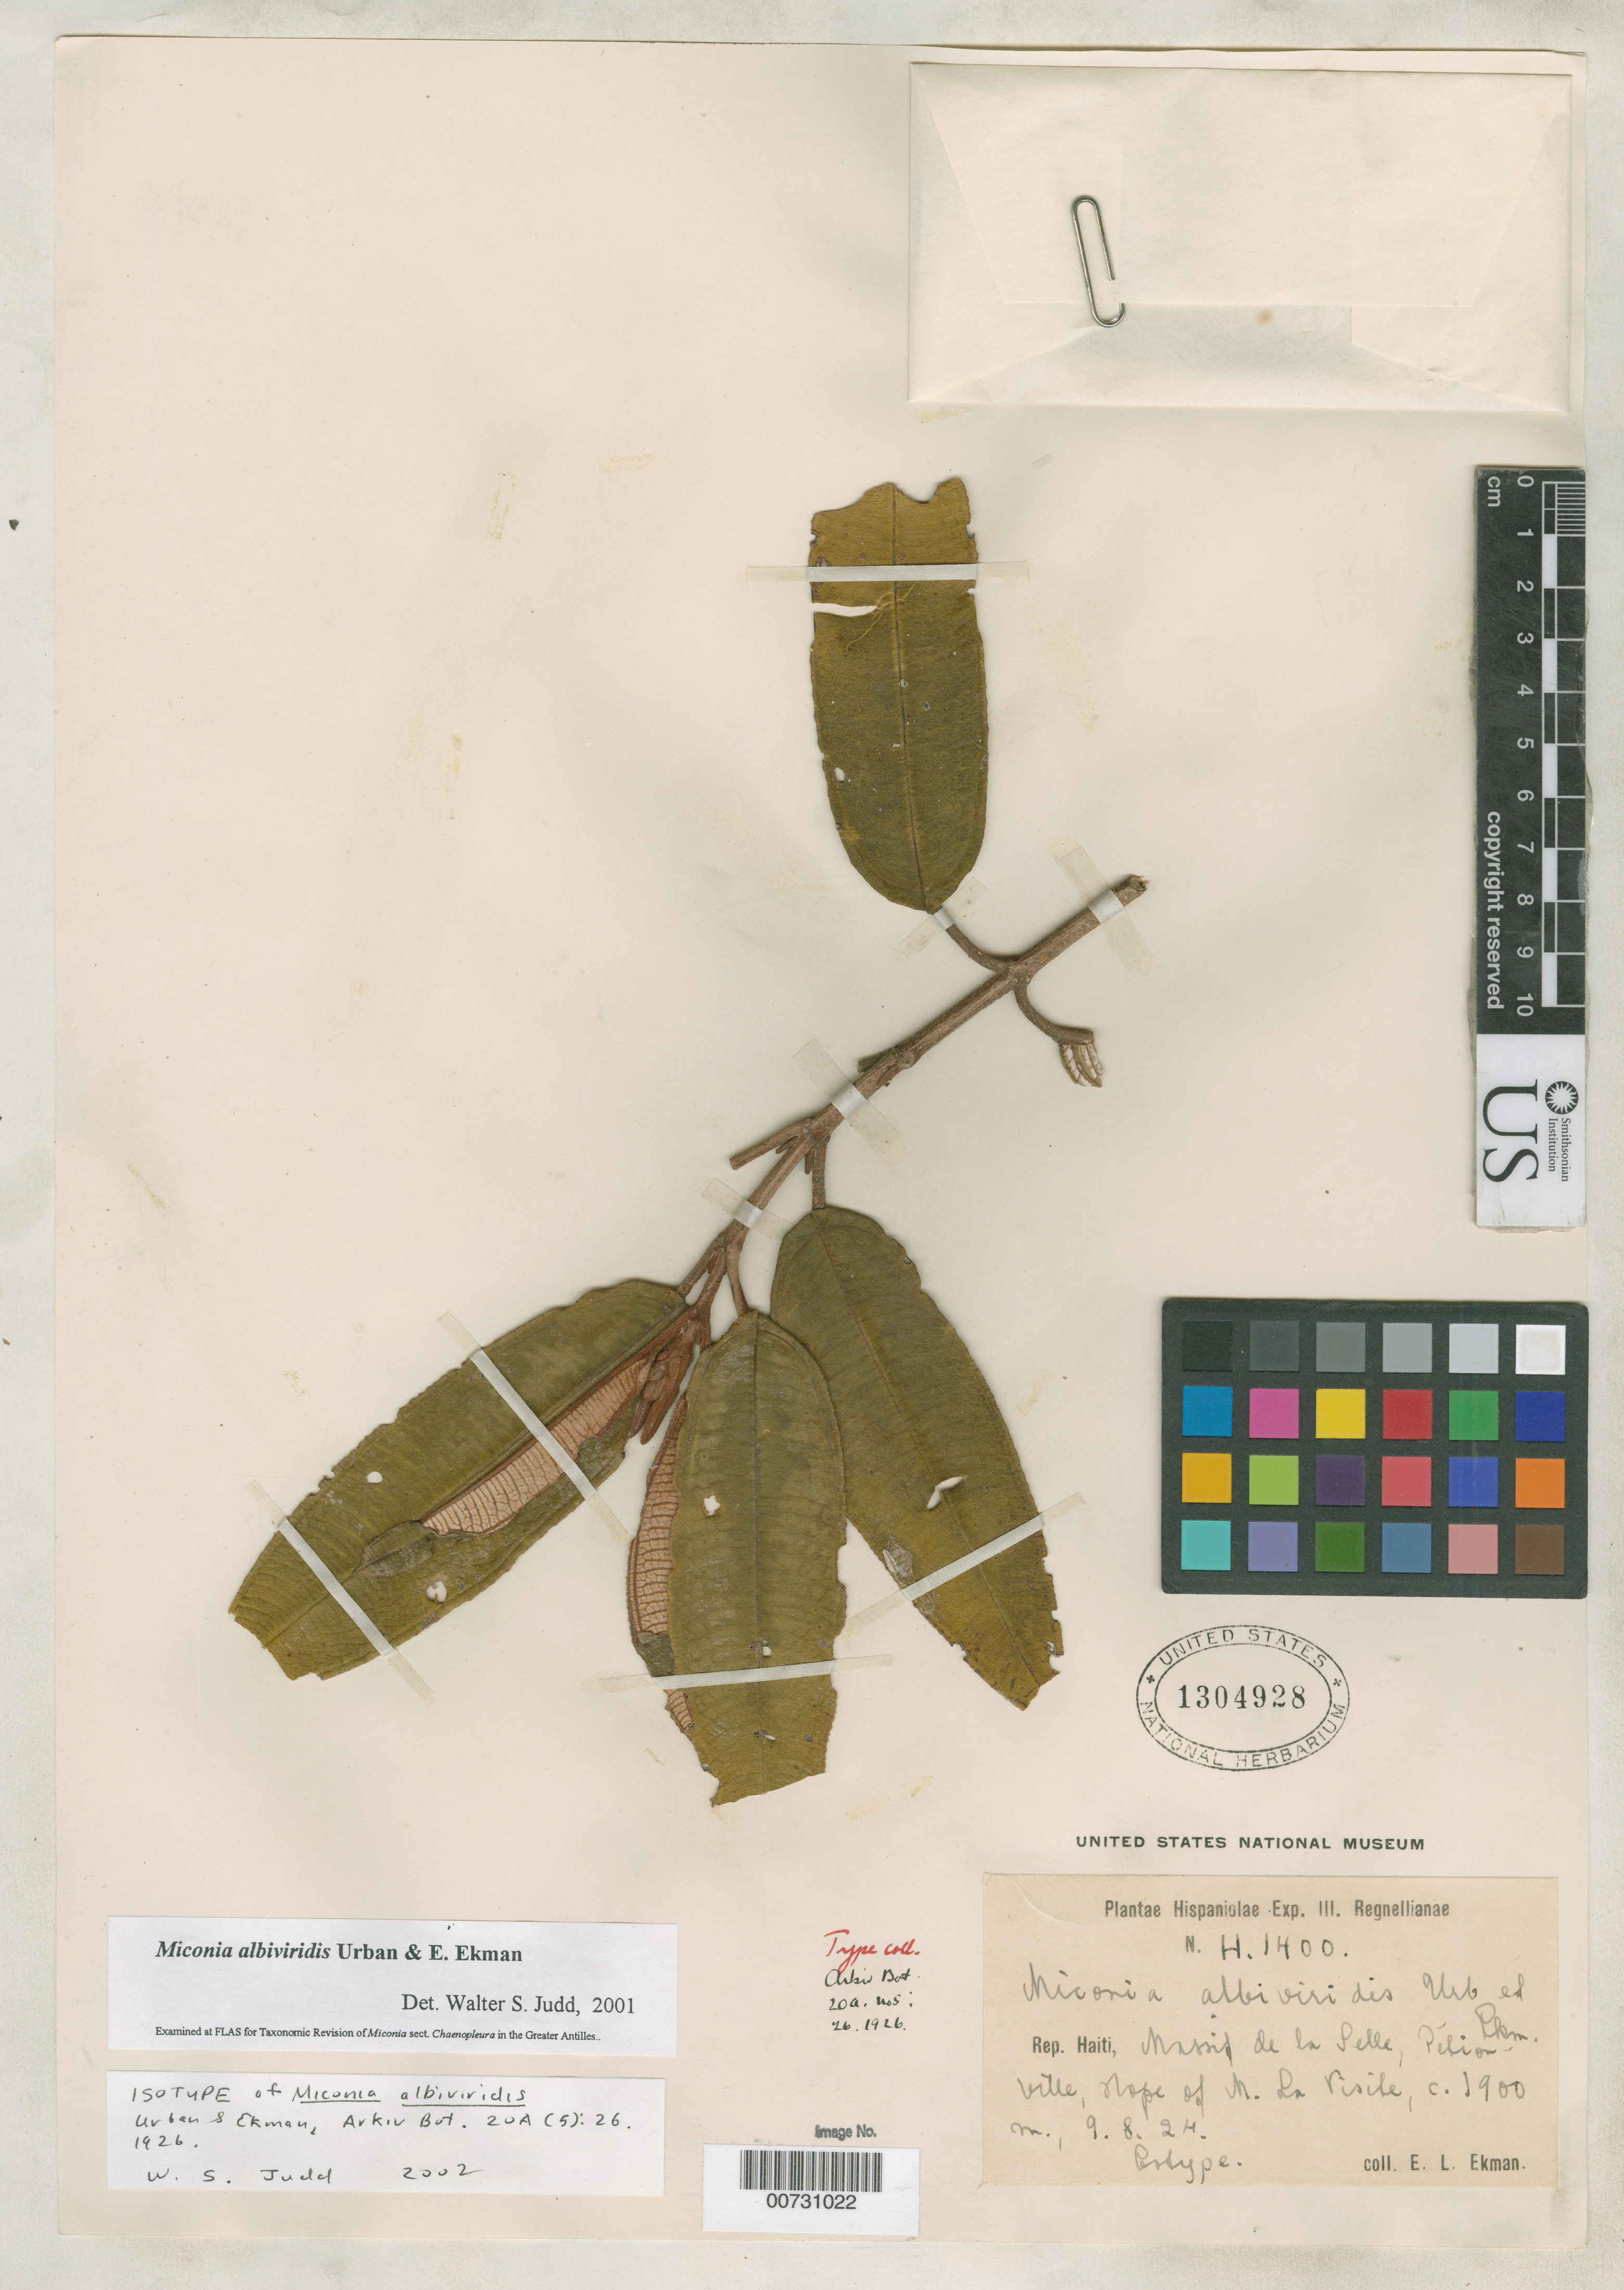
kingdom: Plantae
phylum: Tracheophyta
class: Magnoliopsida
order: Myrtales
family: Melastomataceae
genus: Miconia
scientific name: Miconia albiviridis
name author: Urb. & Ekman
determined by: Judd, Walter S.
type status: Isotype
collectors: E. L. Ekman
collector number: H 1400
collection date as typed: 09 Aug 1924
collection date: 1924-08-09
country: Haiti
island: Hispaniola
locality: Massif de La Selle, Pétionville, slope of M. La Visite.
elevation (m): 1900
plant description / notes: US sheet originally annotated as "cotype".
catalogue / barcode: US 1304928